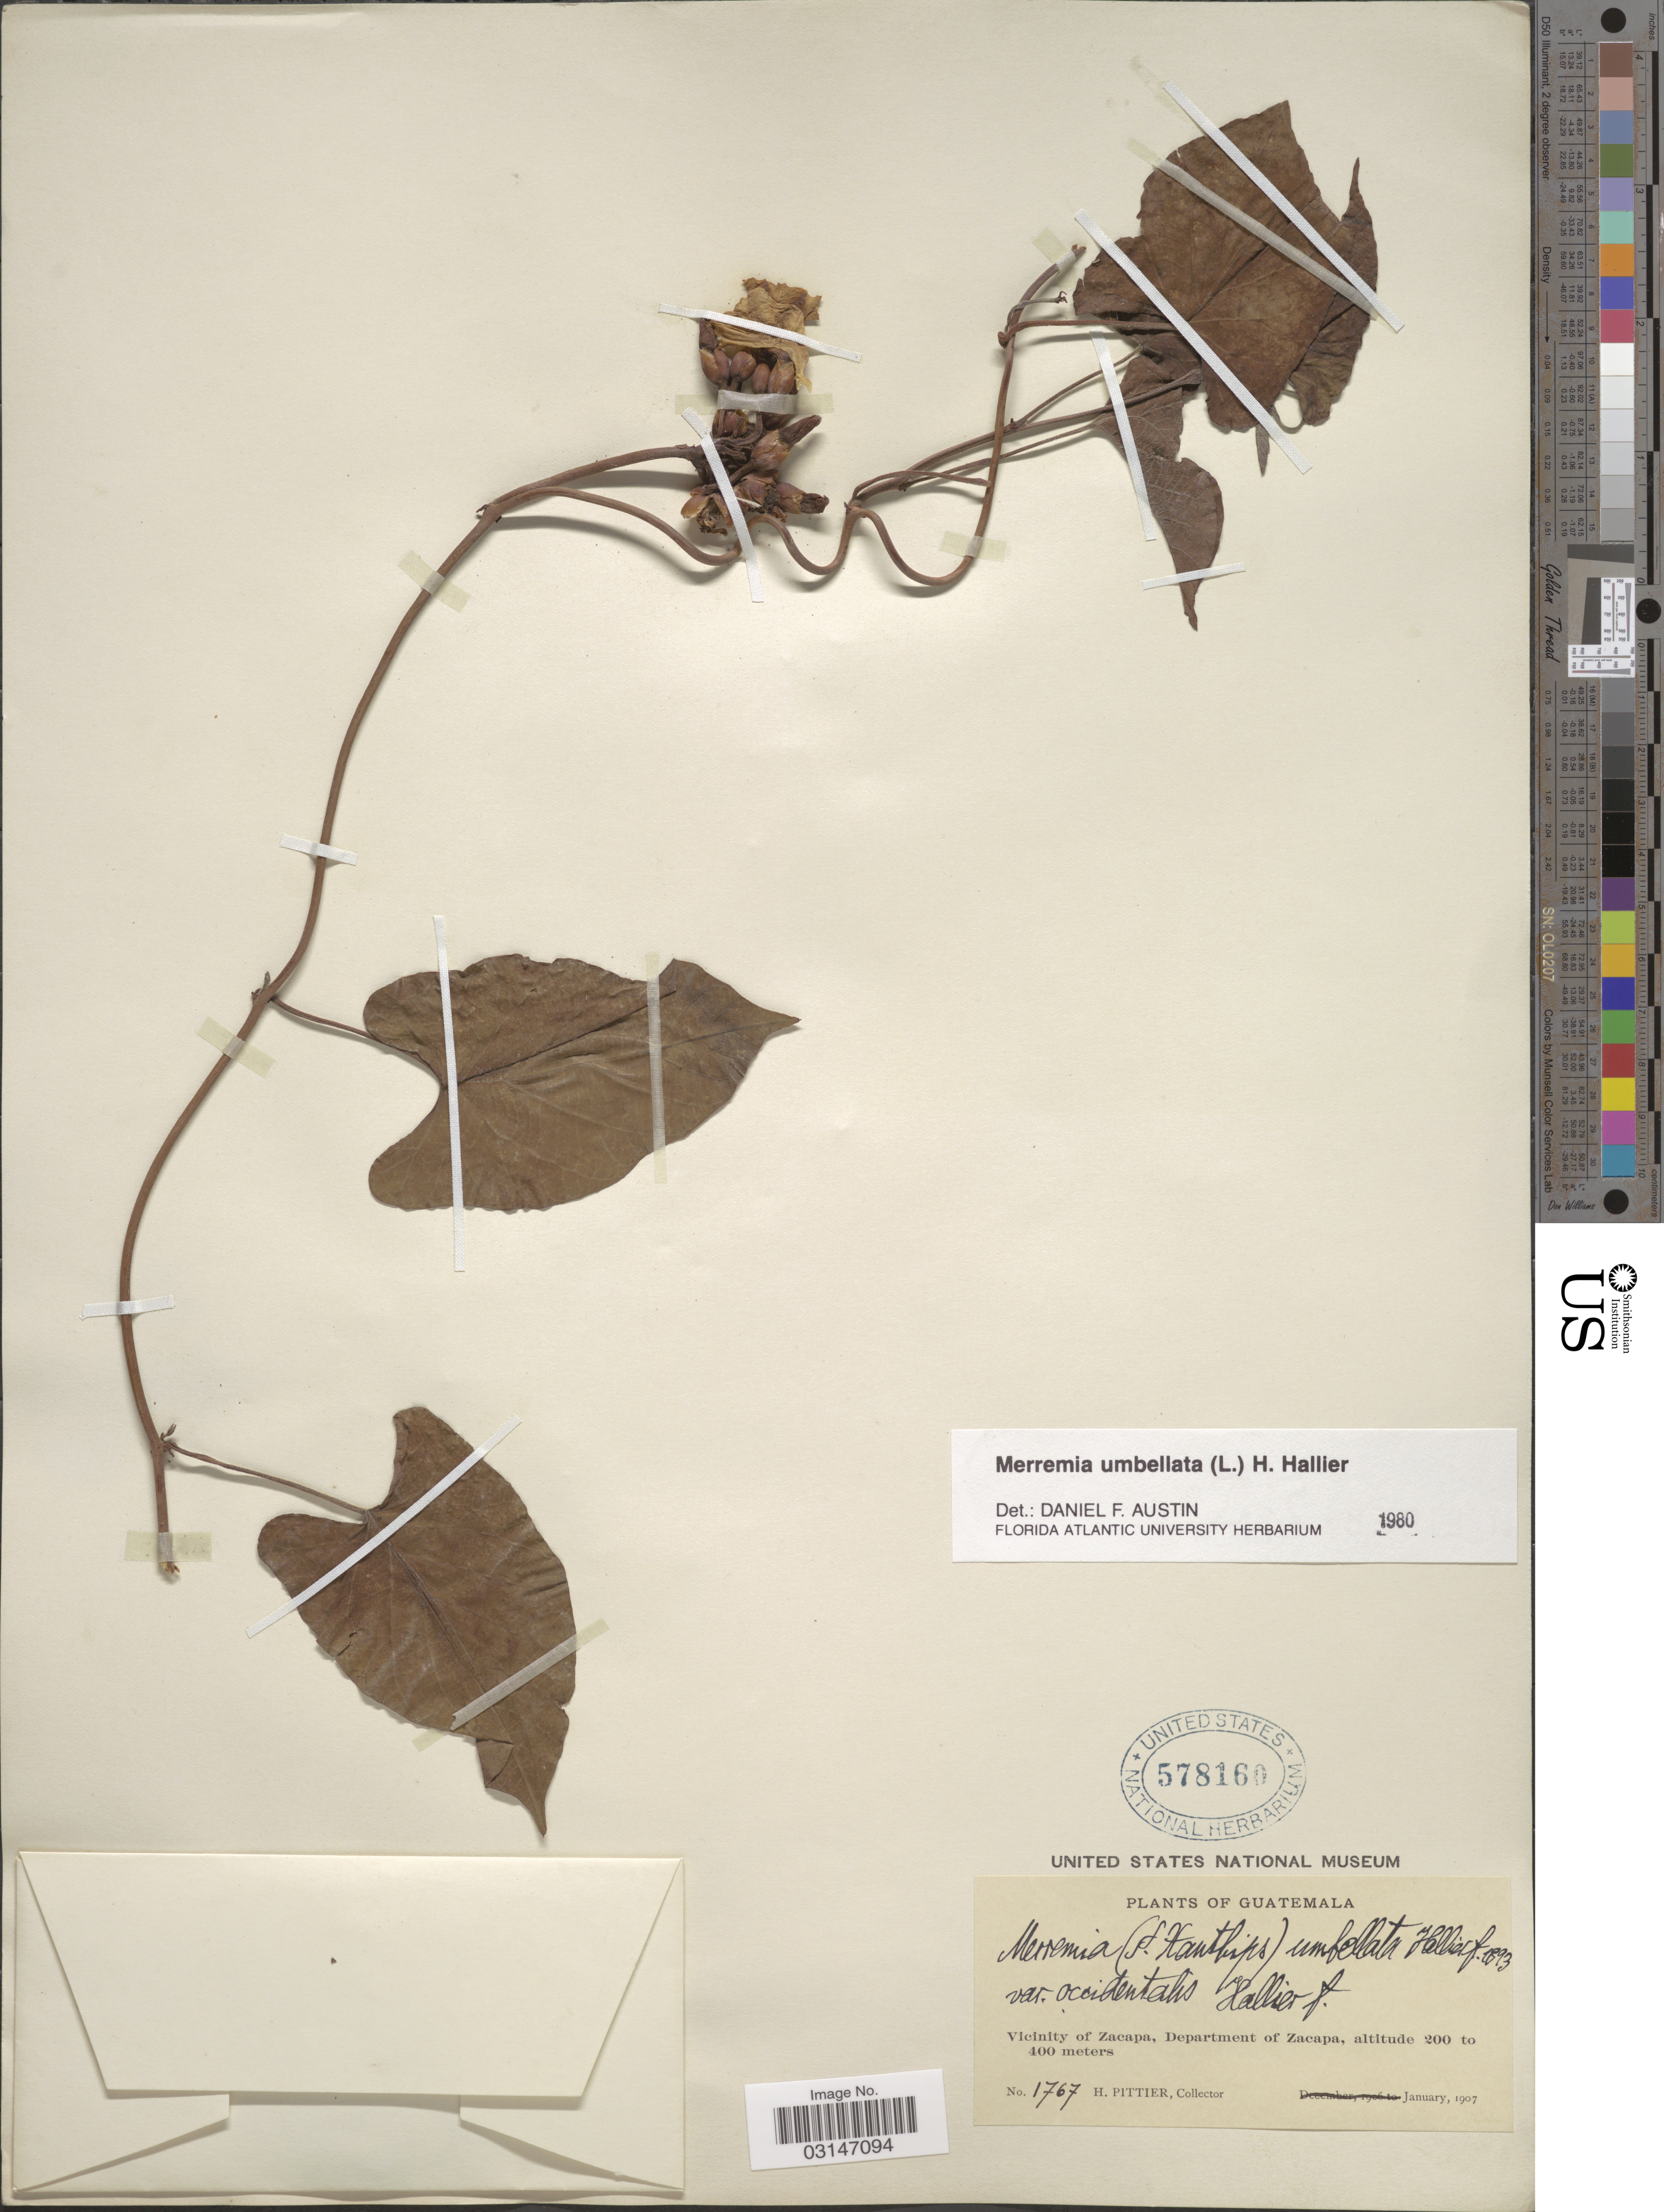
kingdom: Plantae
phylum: Tracheophyta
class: Magnoliopsida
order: Solanales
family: Convolvulaceae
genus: Camonea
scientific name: Camonea umbellata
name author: (L.) A. R. Simões & Staples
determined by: Strong, Mark T., (BOT), Smithsonian Institution - National Museum of Natural History (UNITED STATES)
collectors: H. F. Pittier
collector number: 1767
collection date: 1907-01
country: Guatemala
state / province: Zacapa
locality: Vicinity of Zacapa, Department of Zacapa.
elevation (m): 200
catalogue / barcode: US 578160